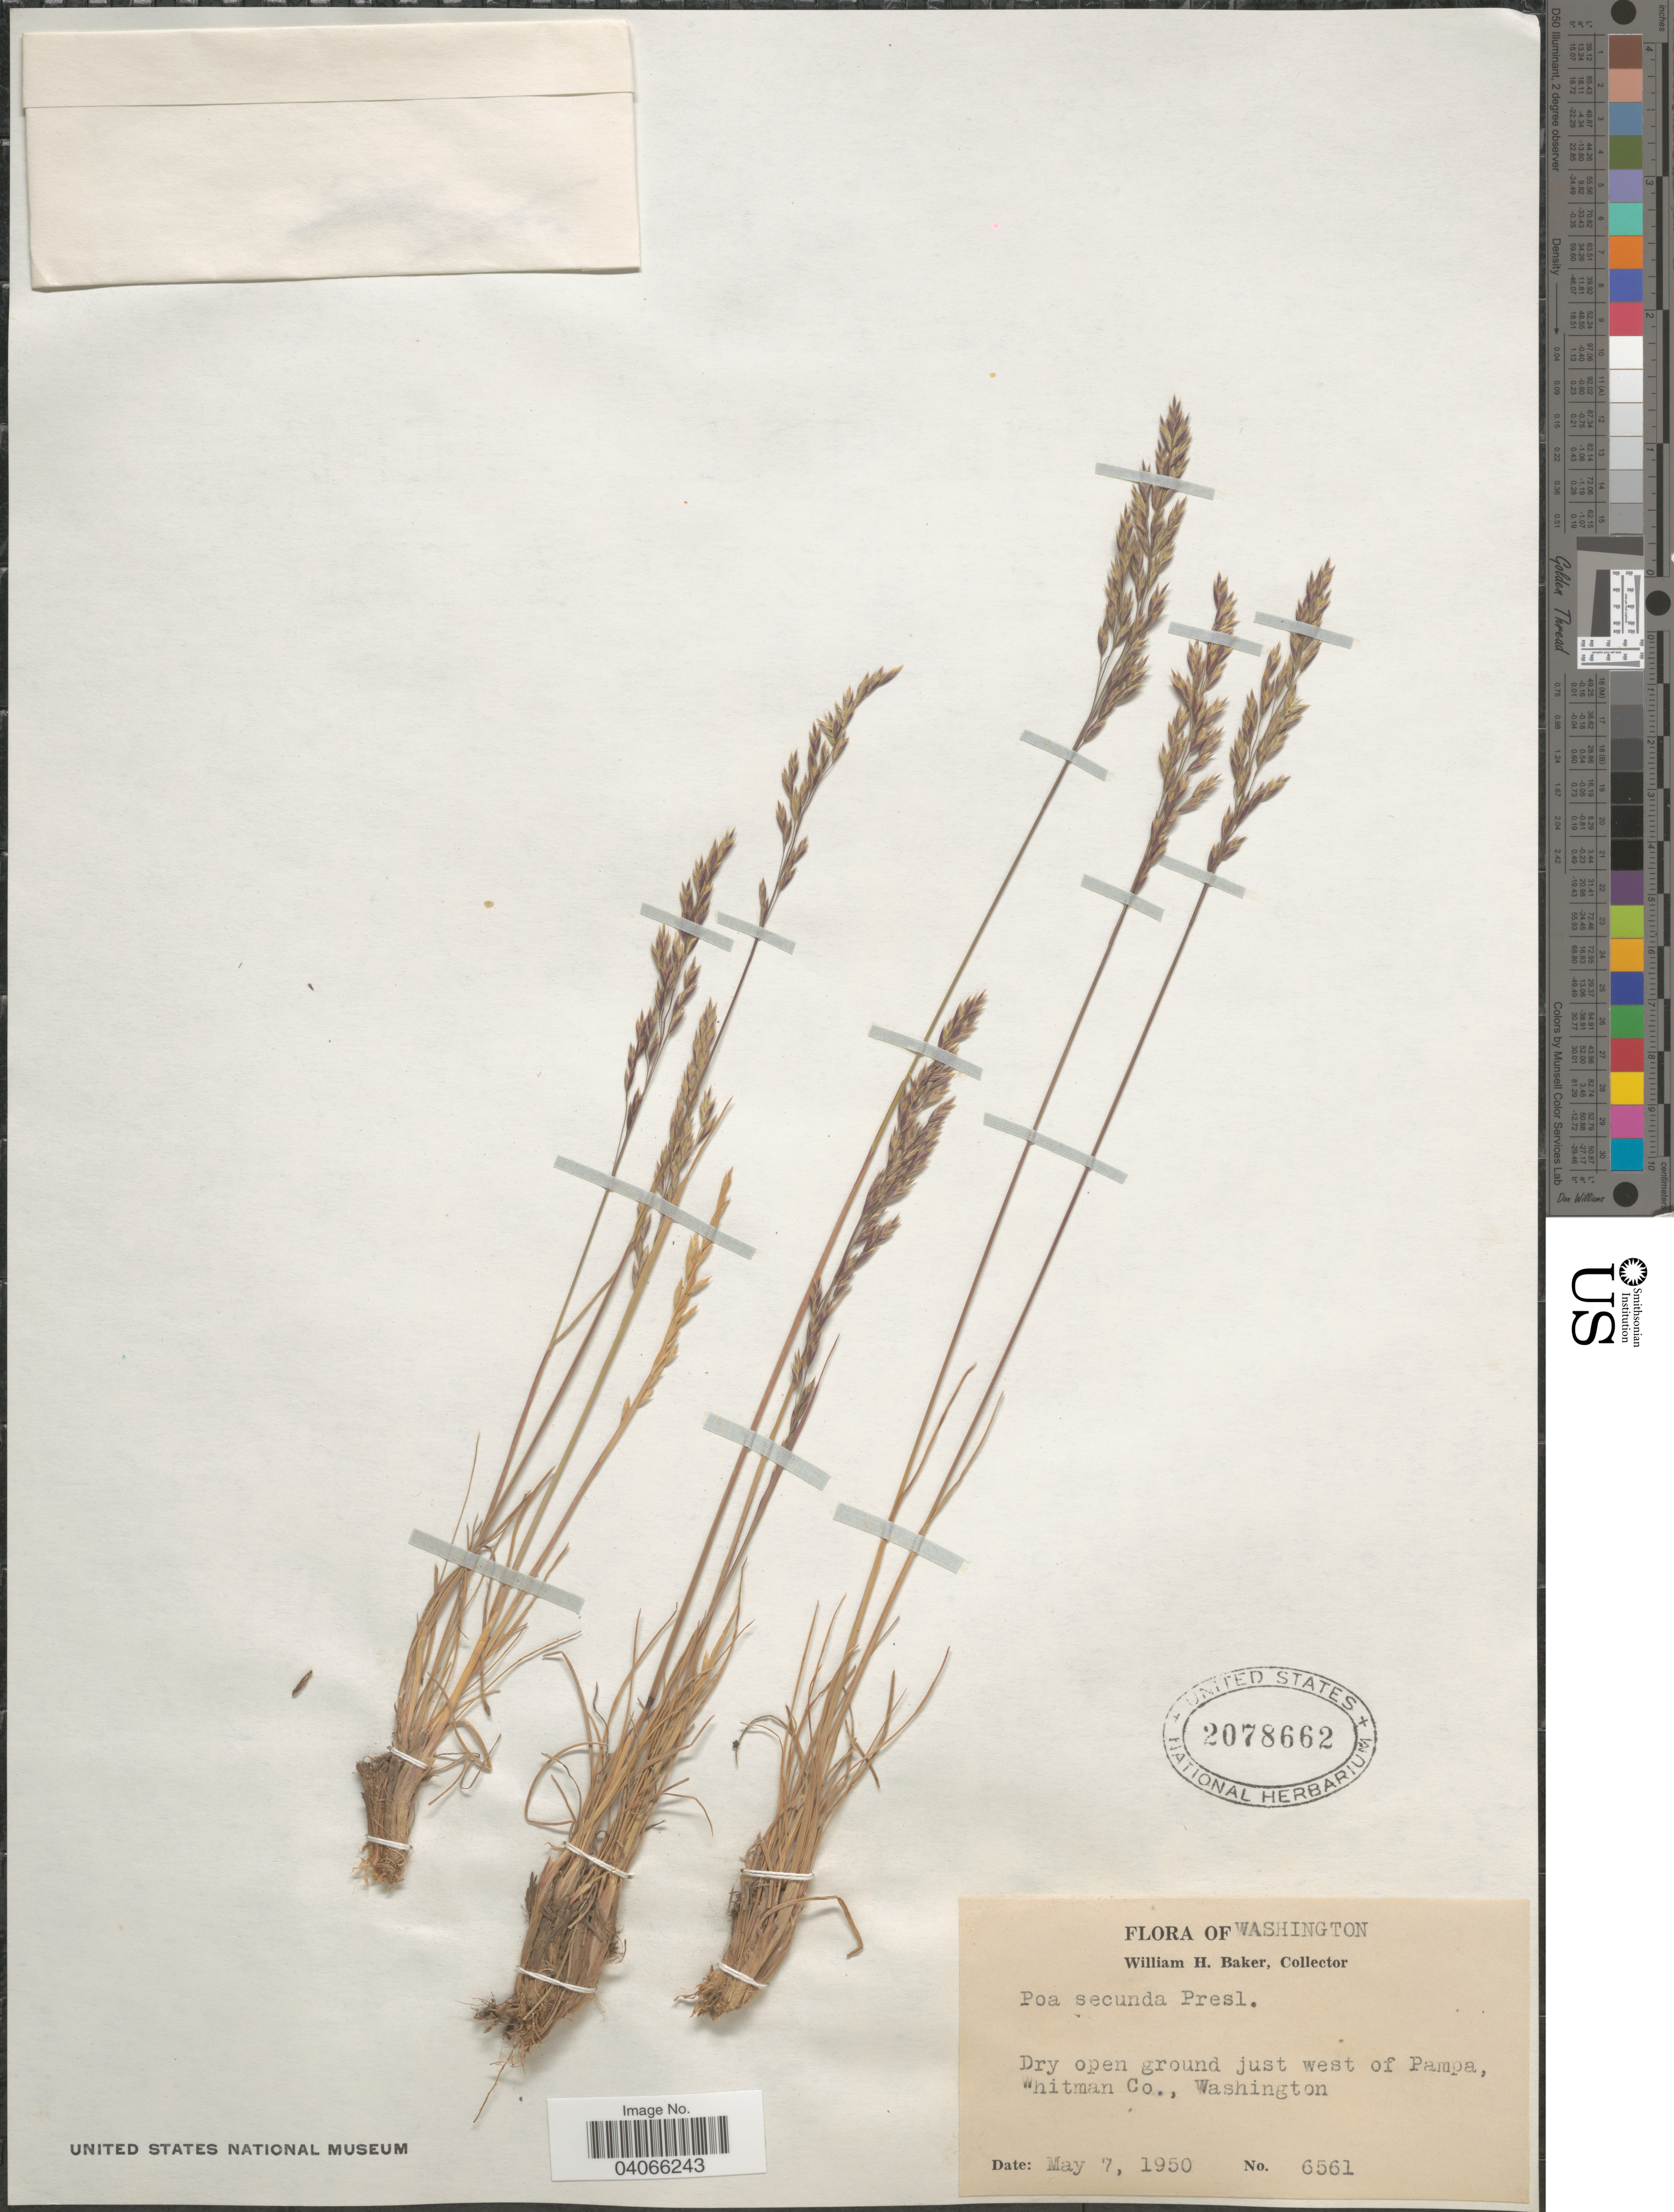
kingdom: Plantae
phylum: Tracheophyta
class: Liliopsida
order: Poales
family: Poaceae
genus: Poa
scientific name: Poa secunda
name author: J. Presl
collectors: W. H. Baker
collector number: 6561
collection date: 1950-05-07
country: United States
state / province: Washington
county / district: Whitman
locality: Dry open ground just west of Pampa, Whitman Co.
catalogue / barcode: US 2078662